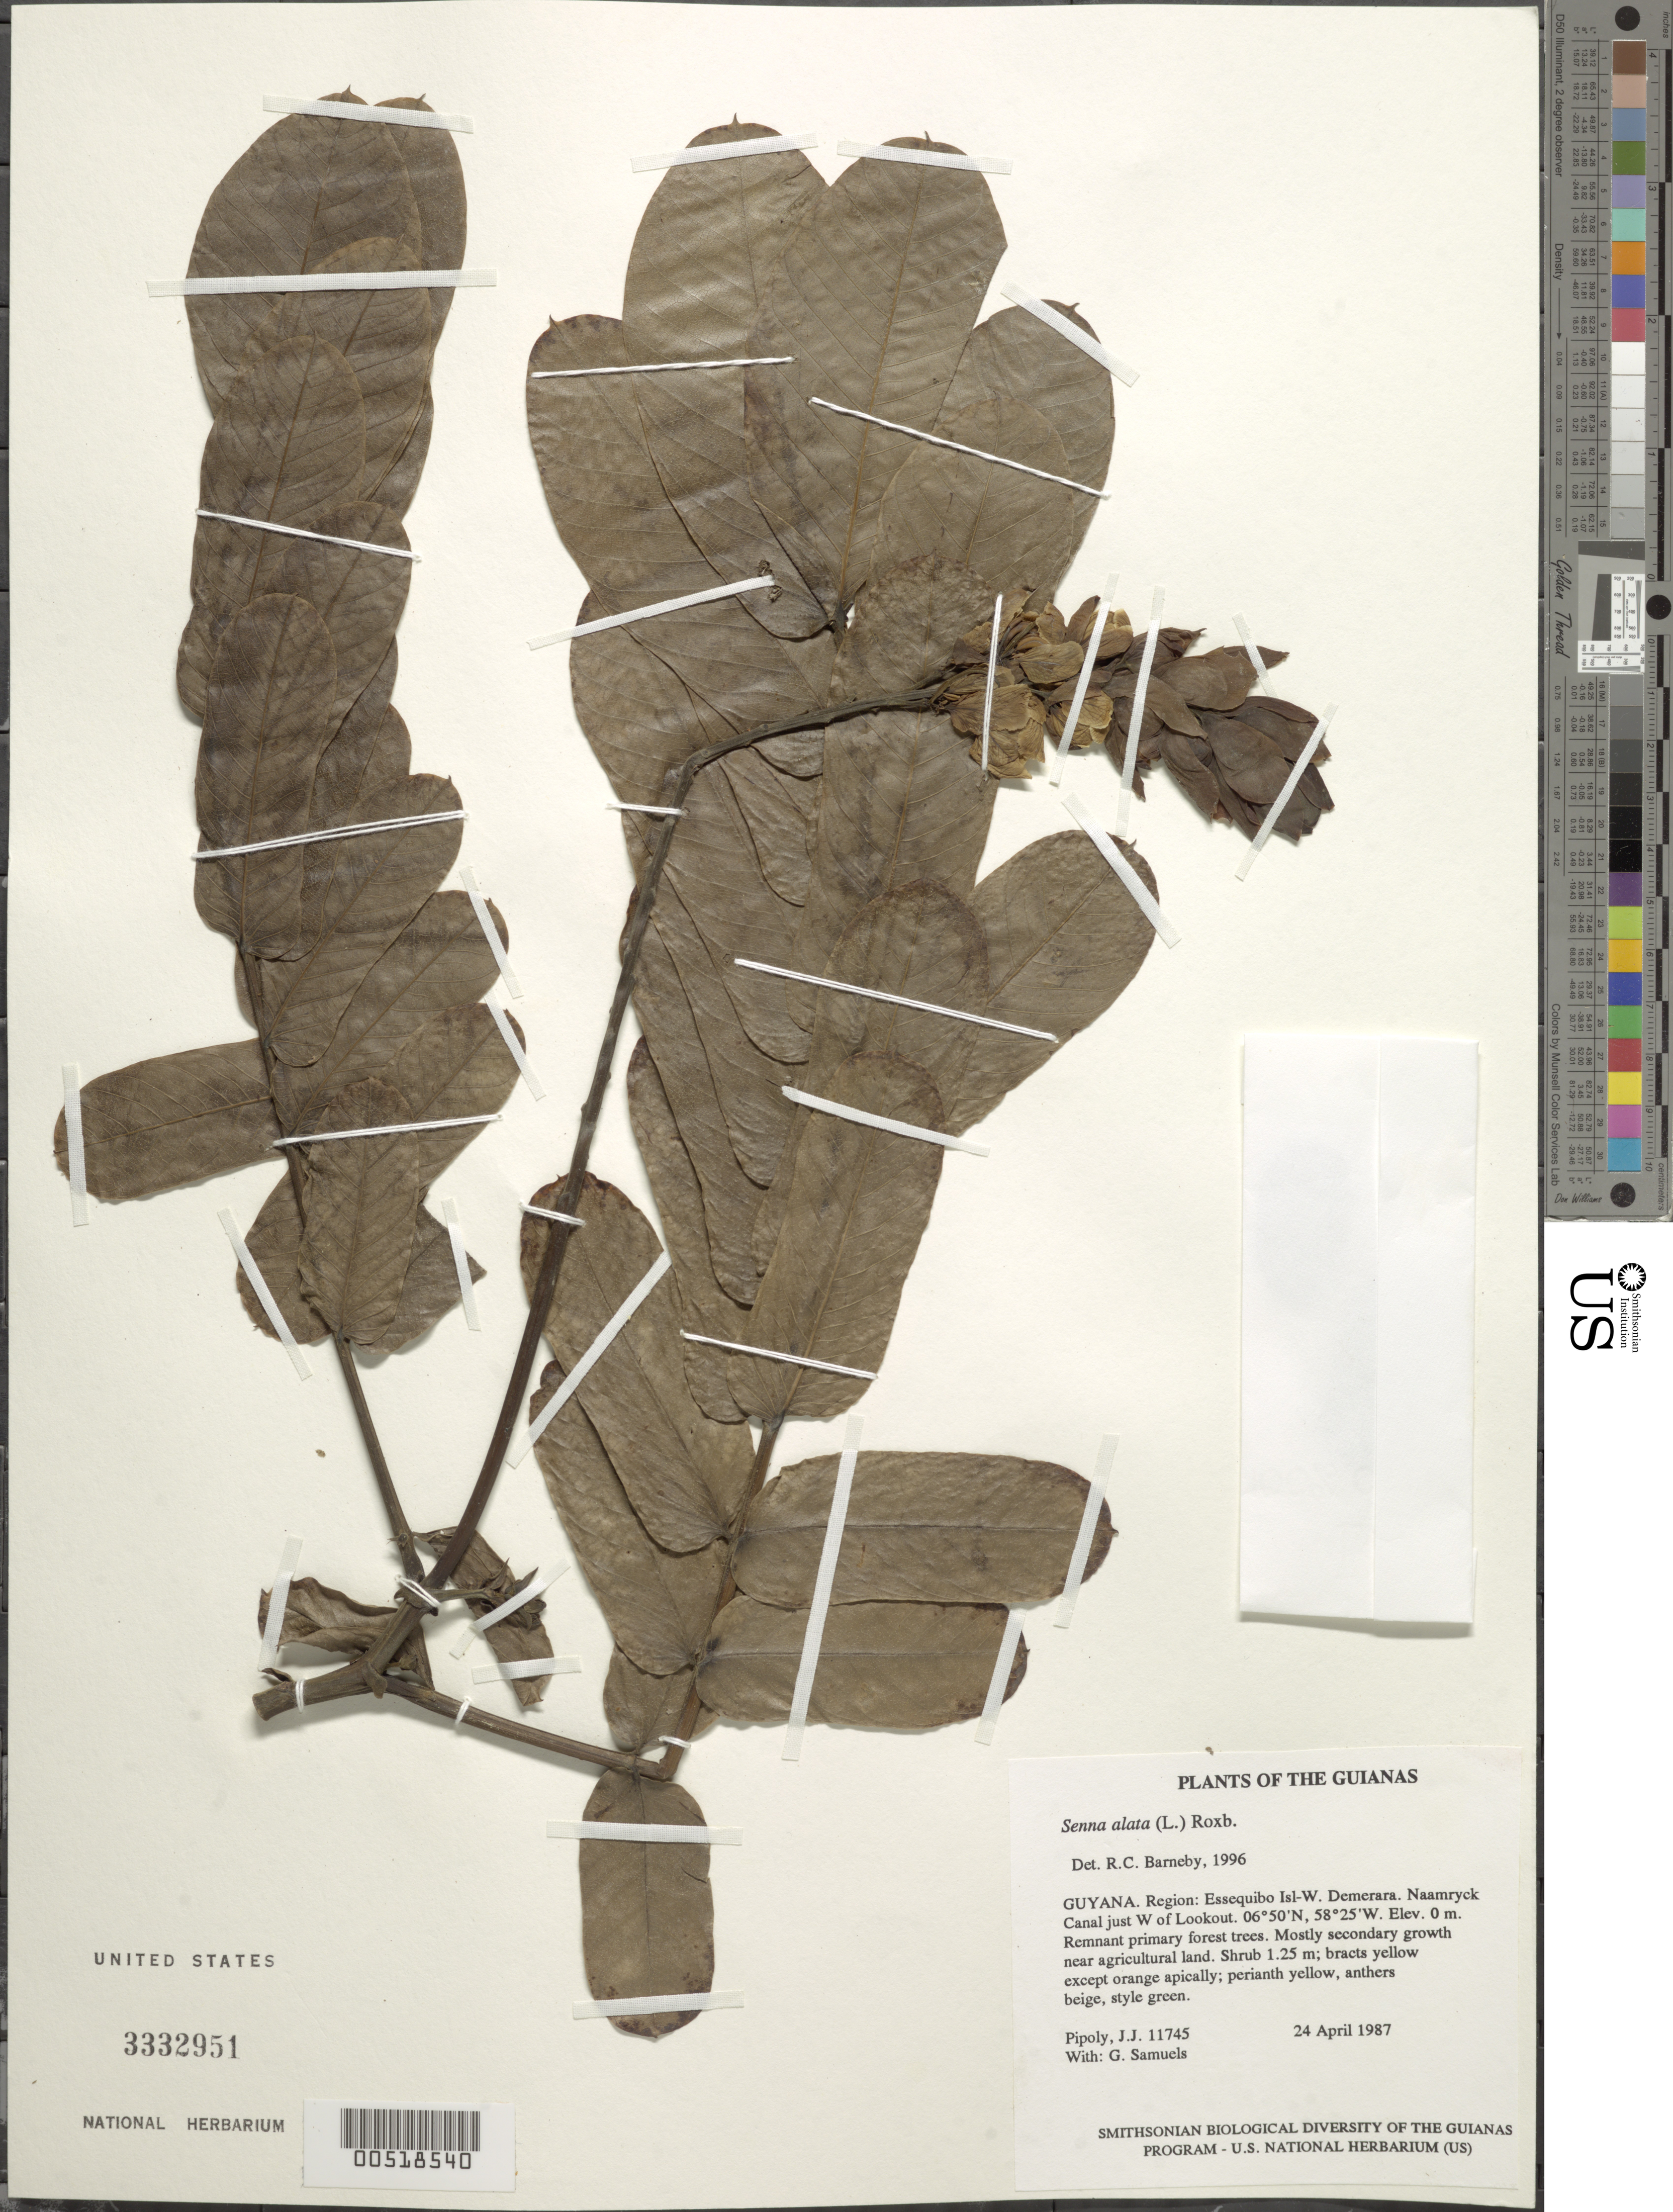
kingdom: Plantae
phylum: Tracheophyta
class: Magnoliopsida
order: Fabales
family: Fabaceae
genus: Senna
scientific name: Senna alata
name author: (L.) Roxb.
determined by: Neill, David Alan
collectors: J. J. Pipoly & G. Bacchus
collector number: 11745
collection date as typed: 24 April 1987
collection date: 1987-04-24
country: Guyana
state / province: Essequibo Isl-W. Demerara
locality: Naamryck Canal just W of Lookout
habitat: Remnant primary forest trees. Mostly secondary growth near agricultural land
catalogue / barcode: US 3332951